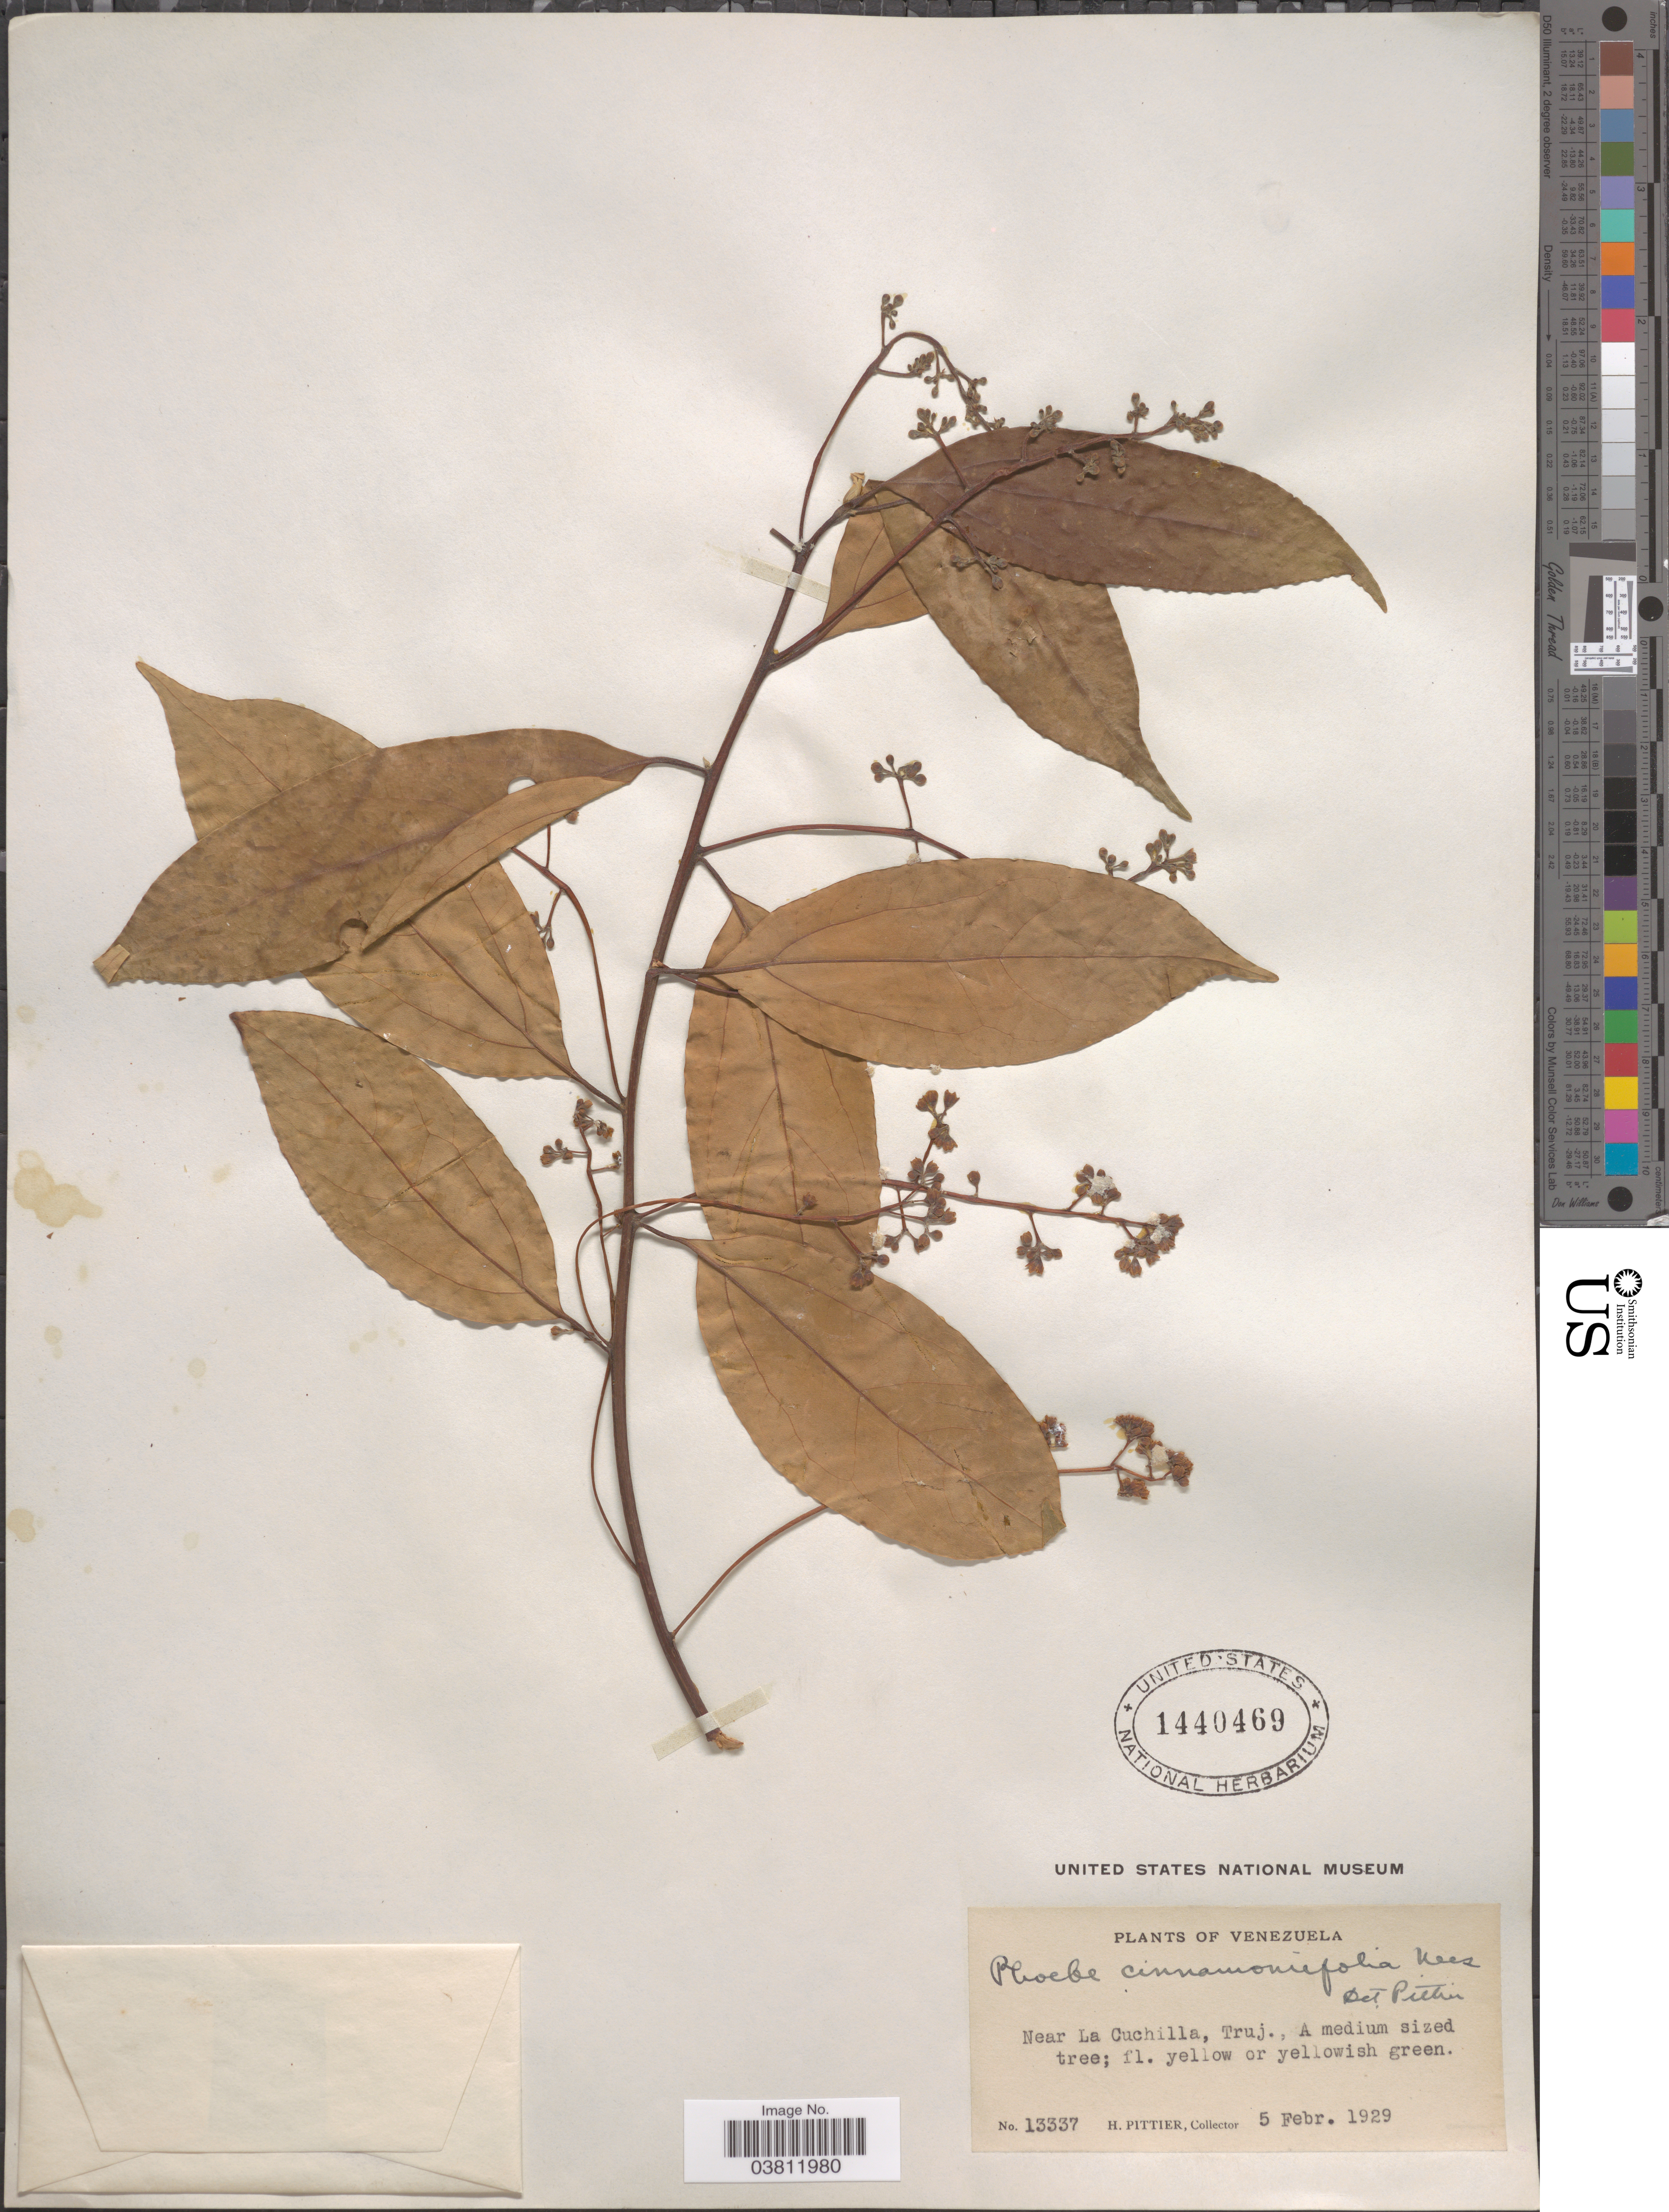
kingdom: Plantae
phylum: Tracheophyta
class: Magnoliopsida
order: Laurales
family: Lauraceae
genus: Phoebe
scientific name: Phoebe cinnamomifolia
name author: (Kunth) Nees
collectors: H. F. Pittier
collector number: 13337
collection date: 1929-02-05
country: Venezuela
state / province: Trujillo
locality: Near La Cuchilla.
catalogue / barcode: US 1440469